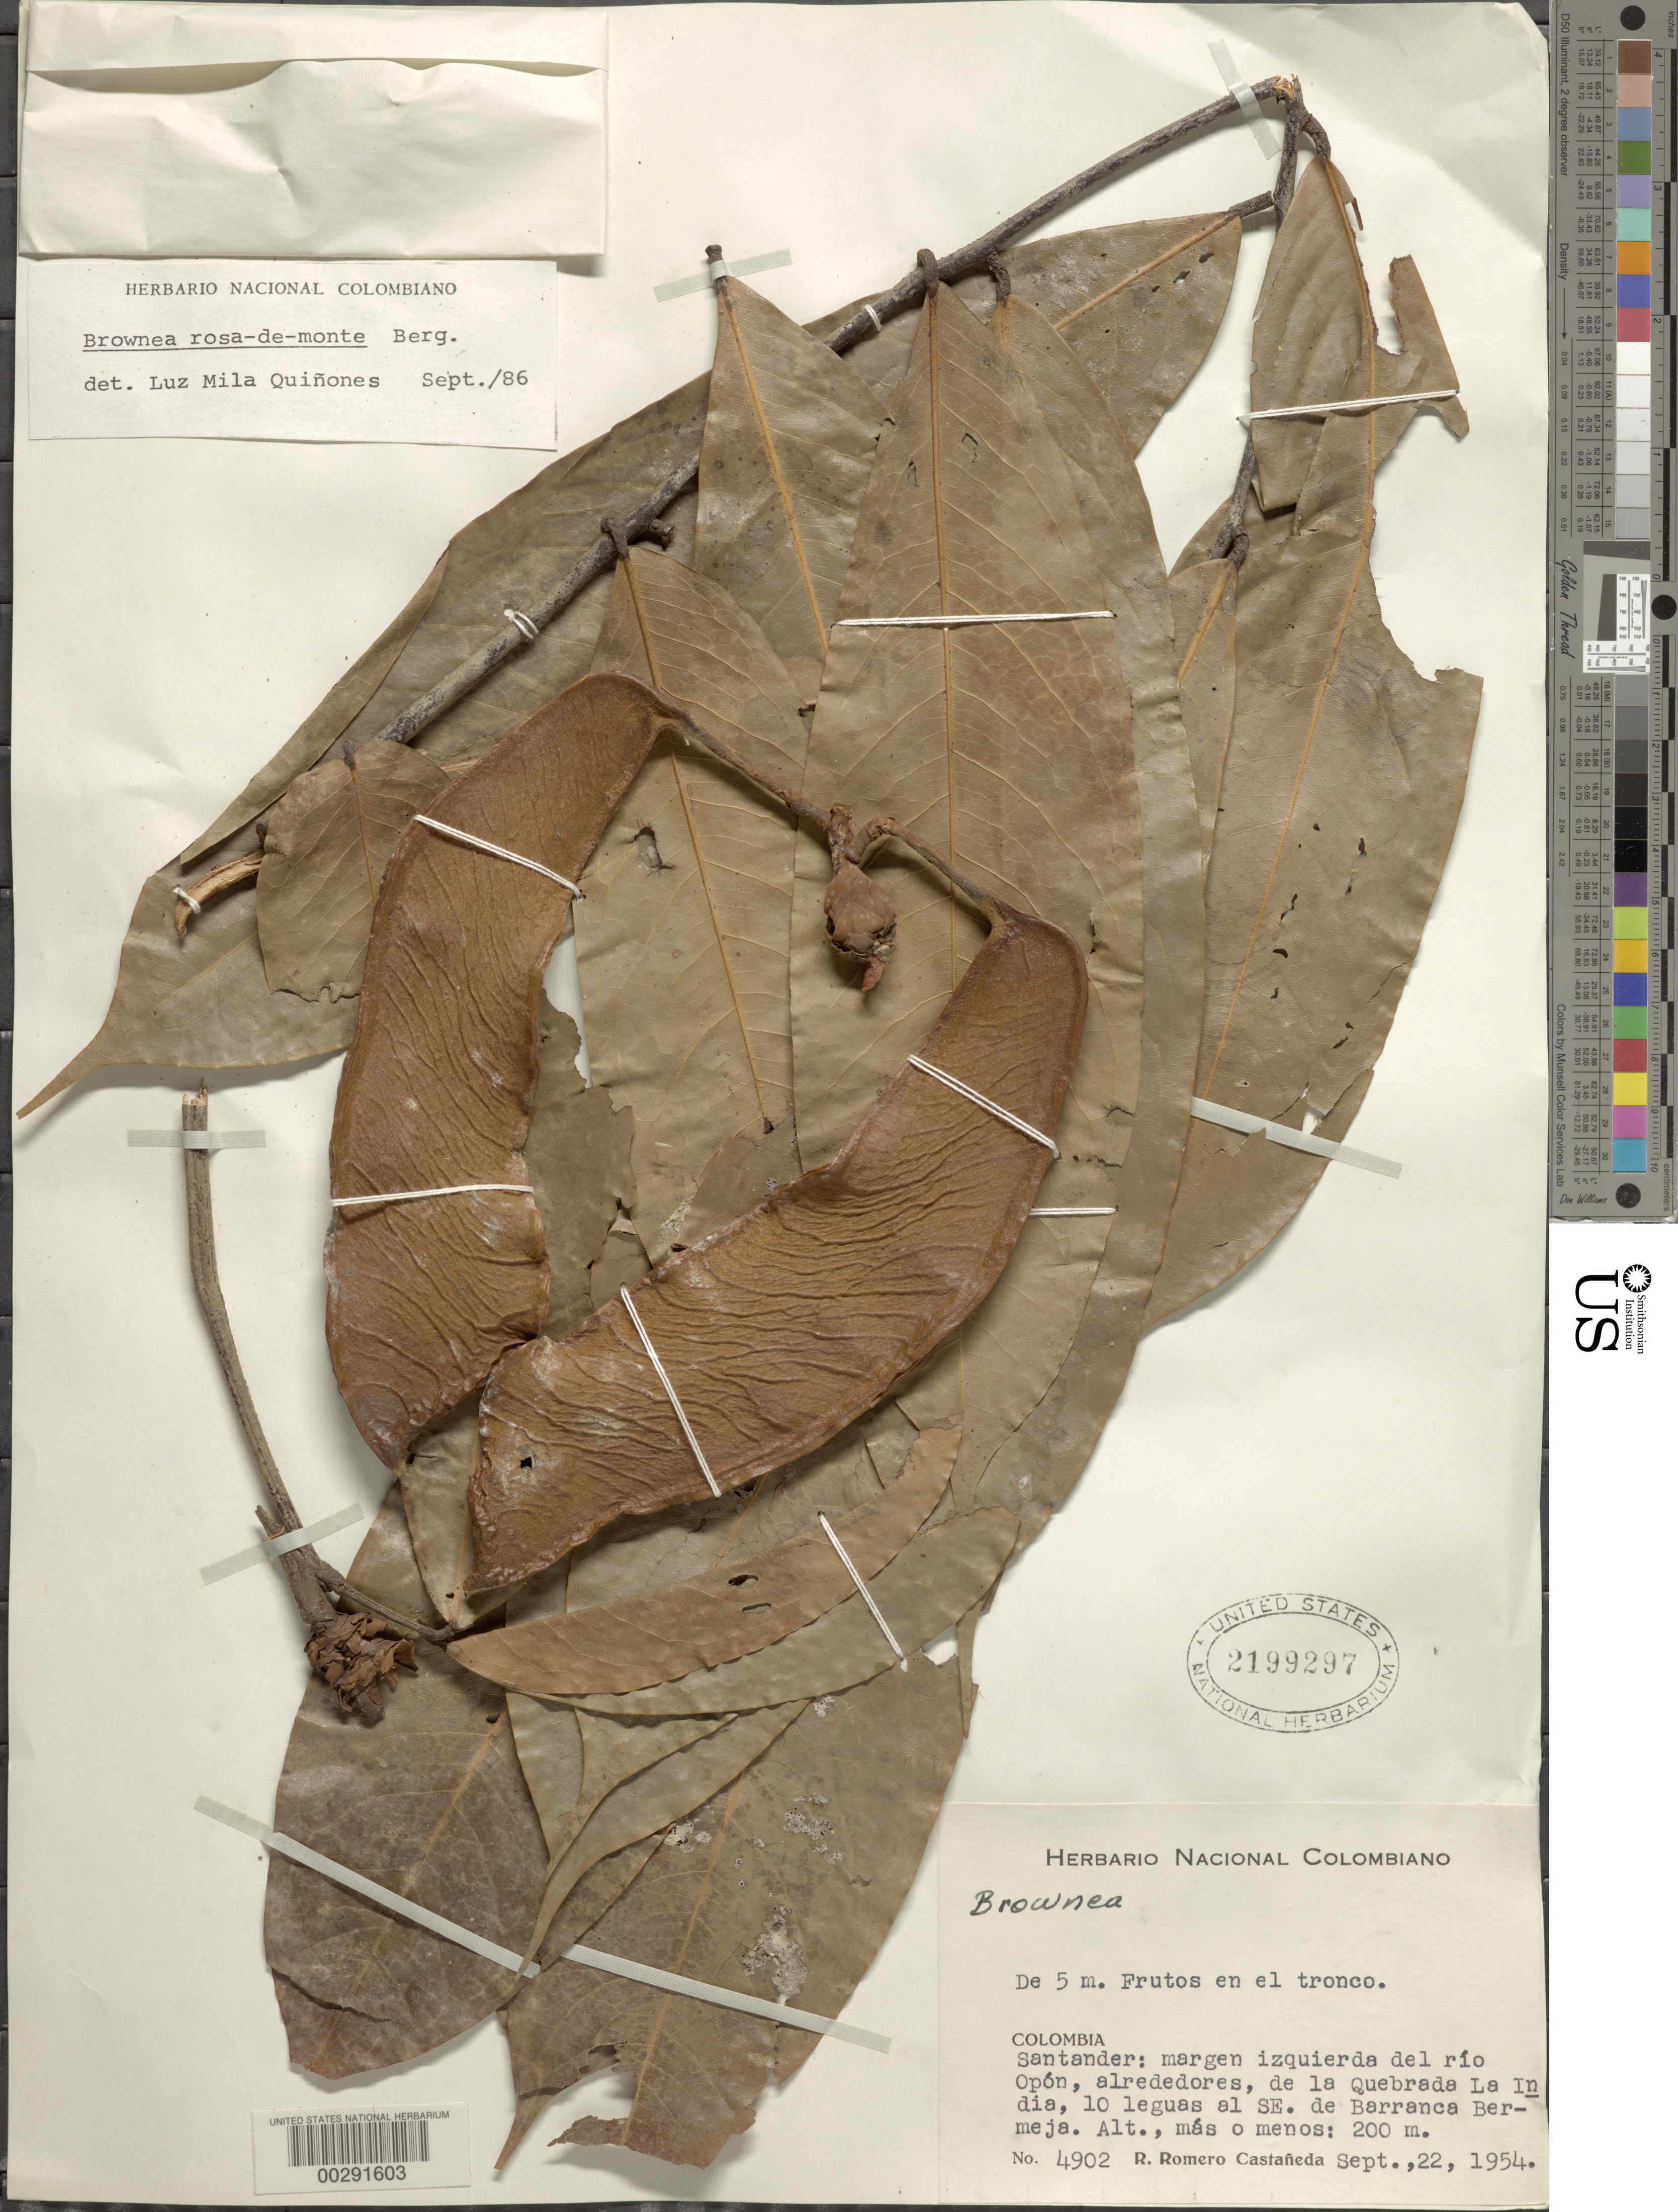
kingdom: Plantae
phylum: Tracheophyta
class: Magnoliopsida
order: Fabales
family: Fabaceae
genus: Brownea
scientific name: Brownea rosa-de-monte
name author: P.J. Bergius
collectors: R. Romero Castañeda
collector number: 4902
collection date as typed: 22 Sep 1954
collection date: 1954-09-22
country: Colombia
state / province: Santander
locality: Around the Quebrada la India, 10 leagues SE of Barrancabermeja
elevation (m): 200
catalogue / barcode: US 2199297